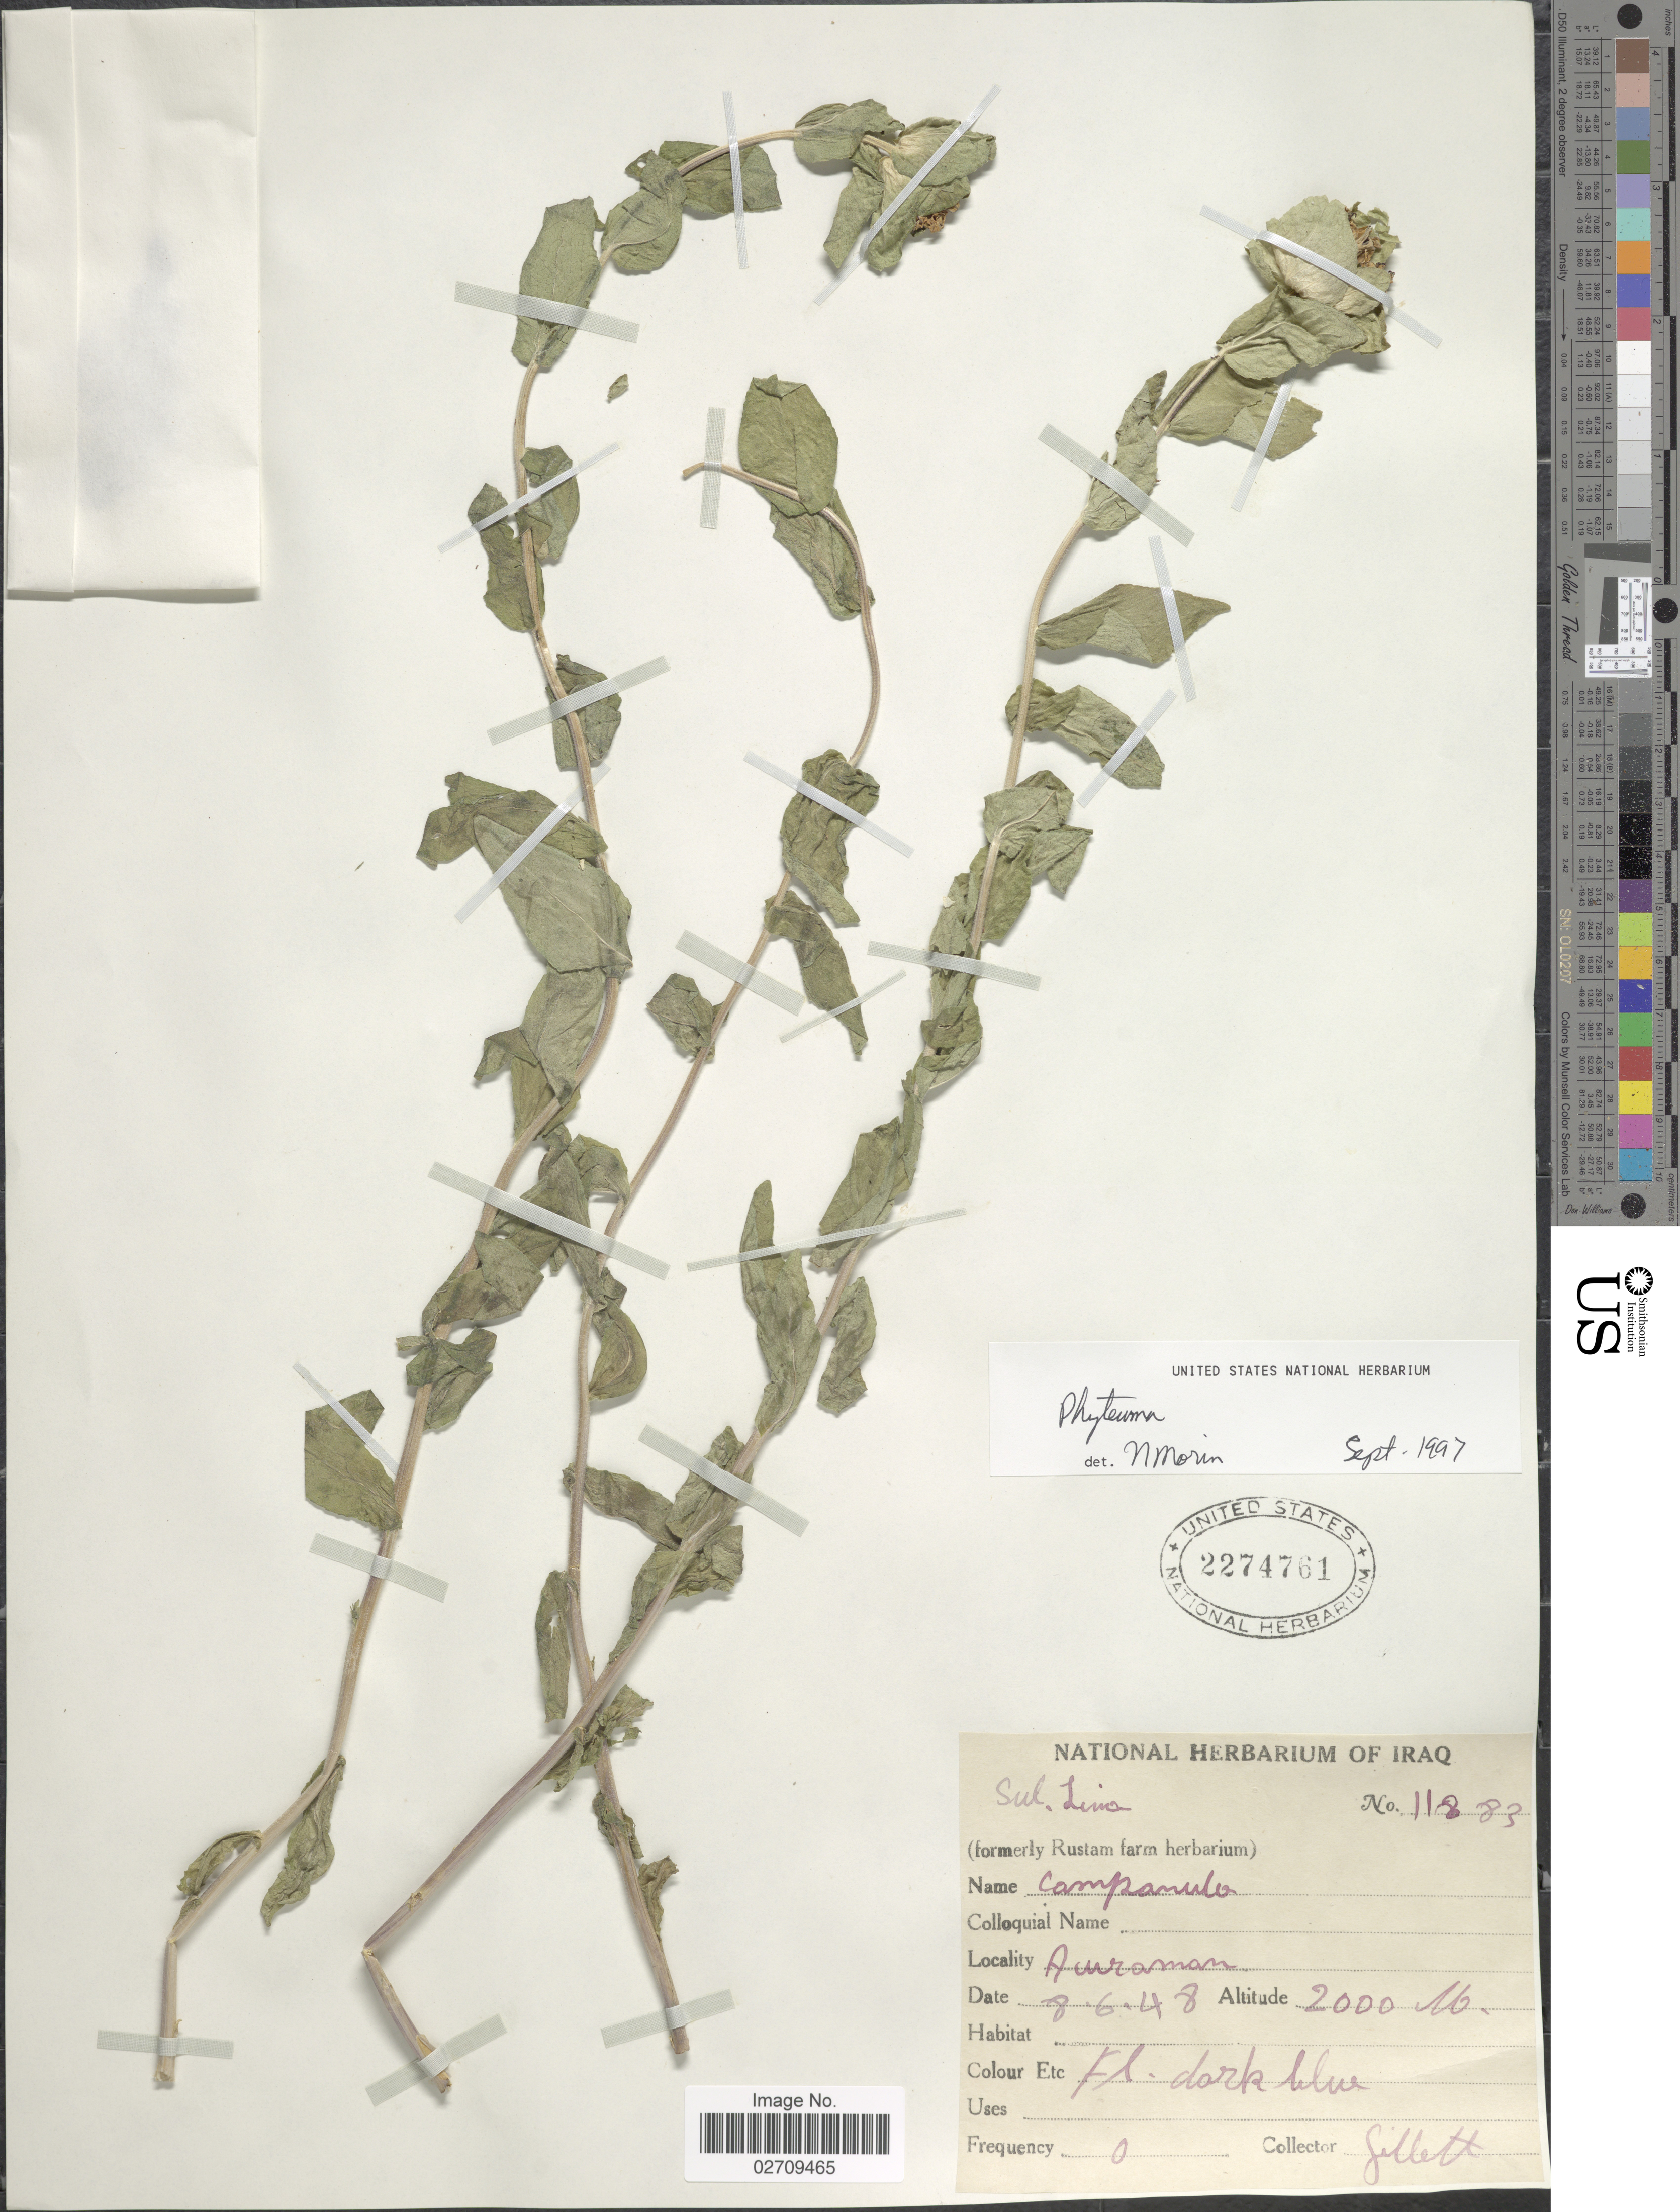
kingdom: Plantae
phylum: Tracheophyta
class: Magnoliopsida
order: Asterales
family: Campanulaceae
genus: Phyteuma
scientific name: Phyteuma sp.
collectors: Gillett, --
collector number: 11883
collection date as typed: Transcribed d/m/y: 8/6/48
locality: Auraman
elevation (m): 2000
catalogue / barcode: US 2274761